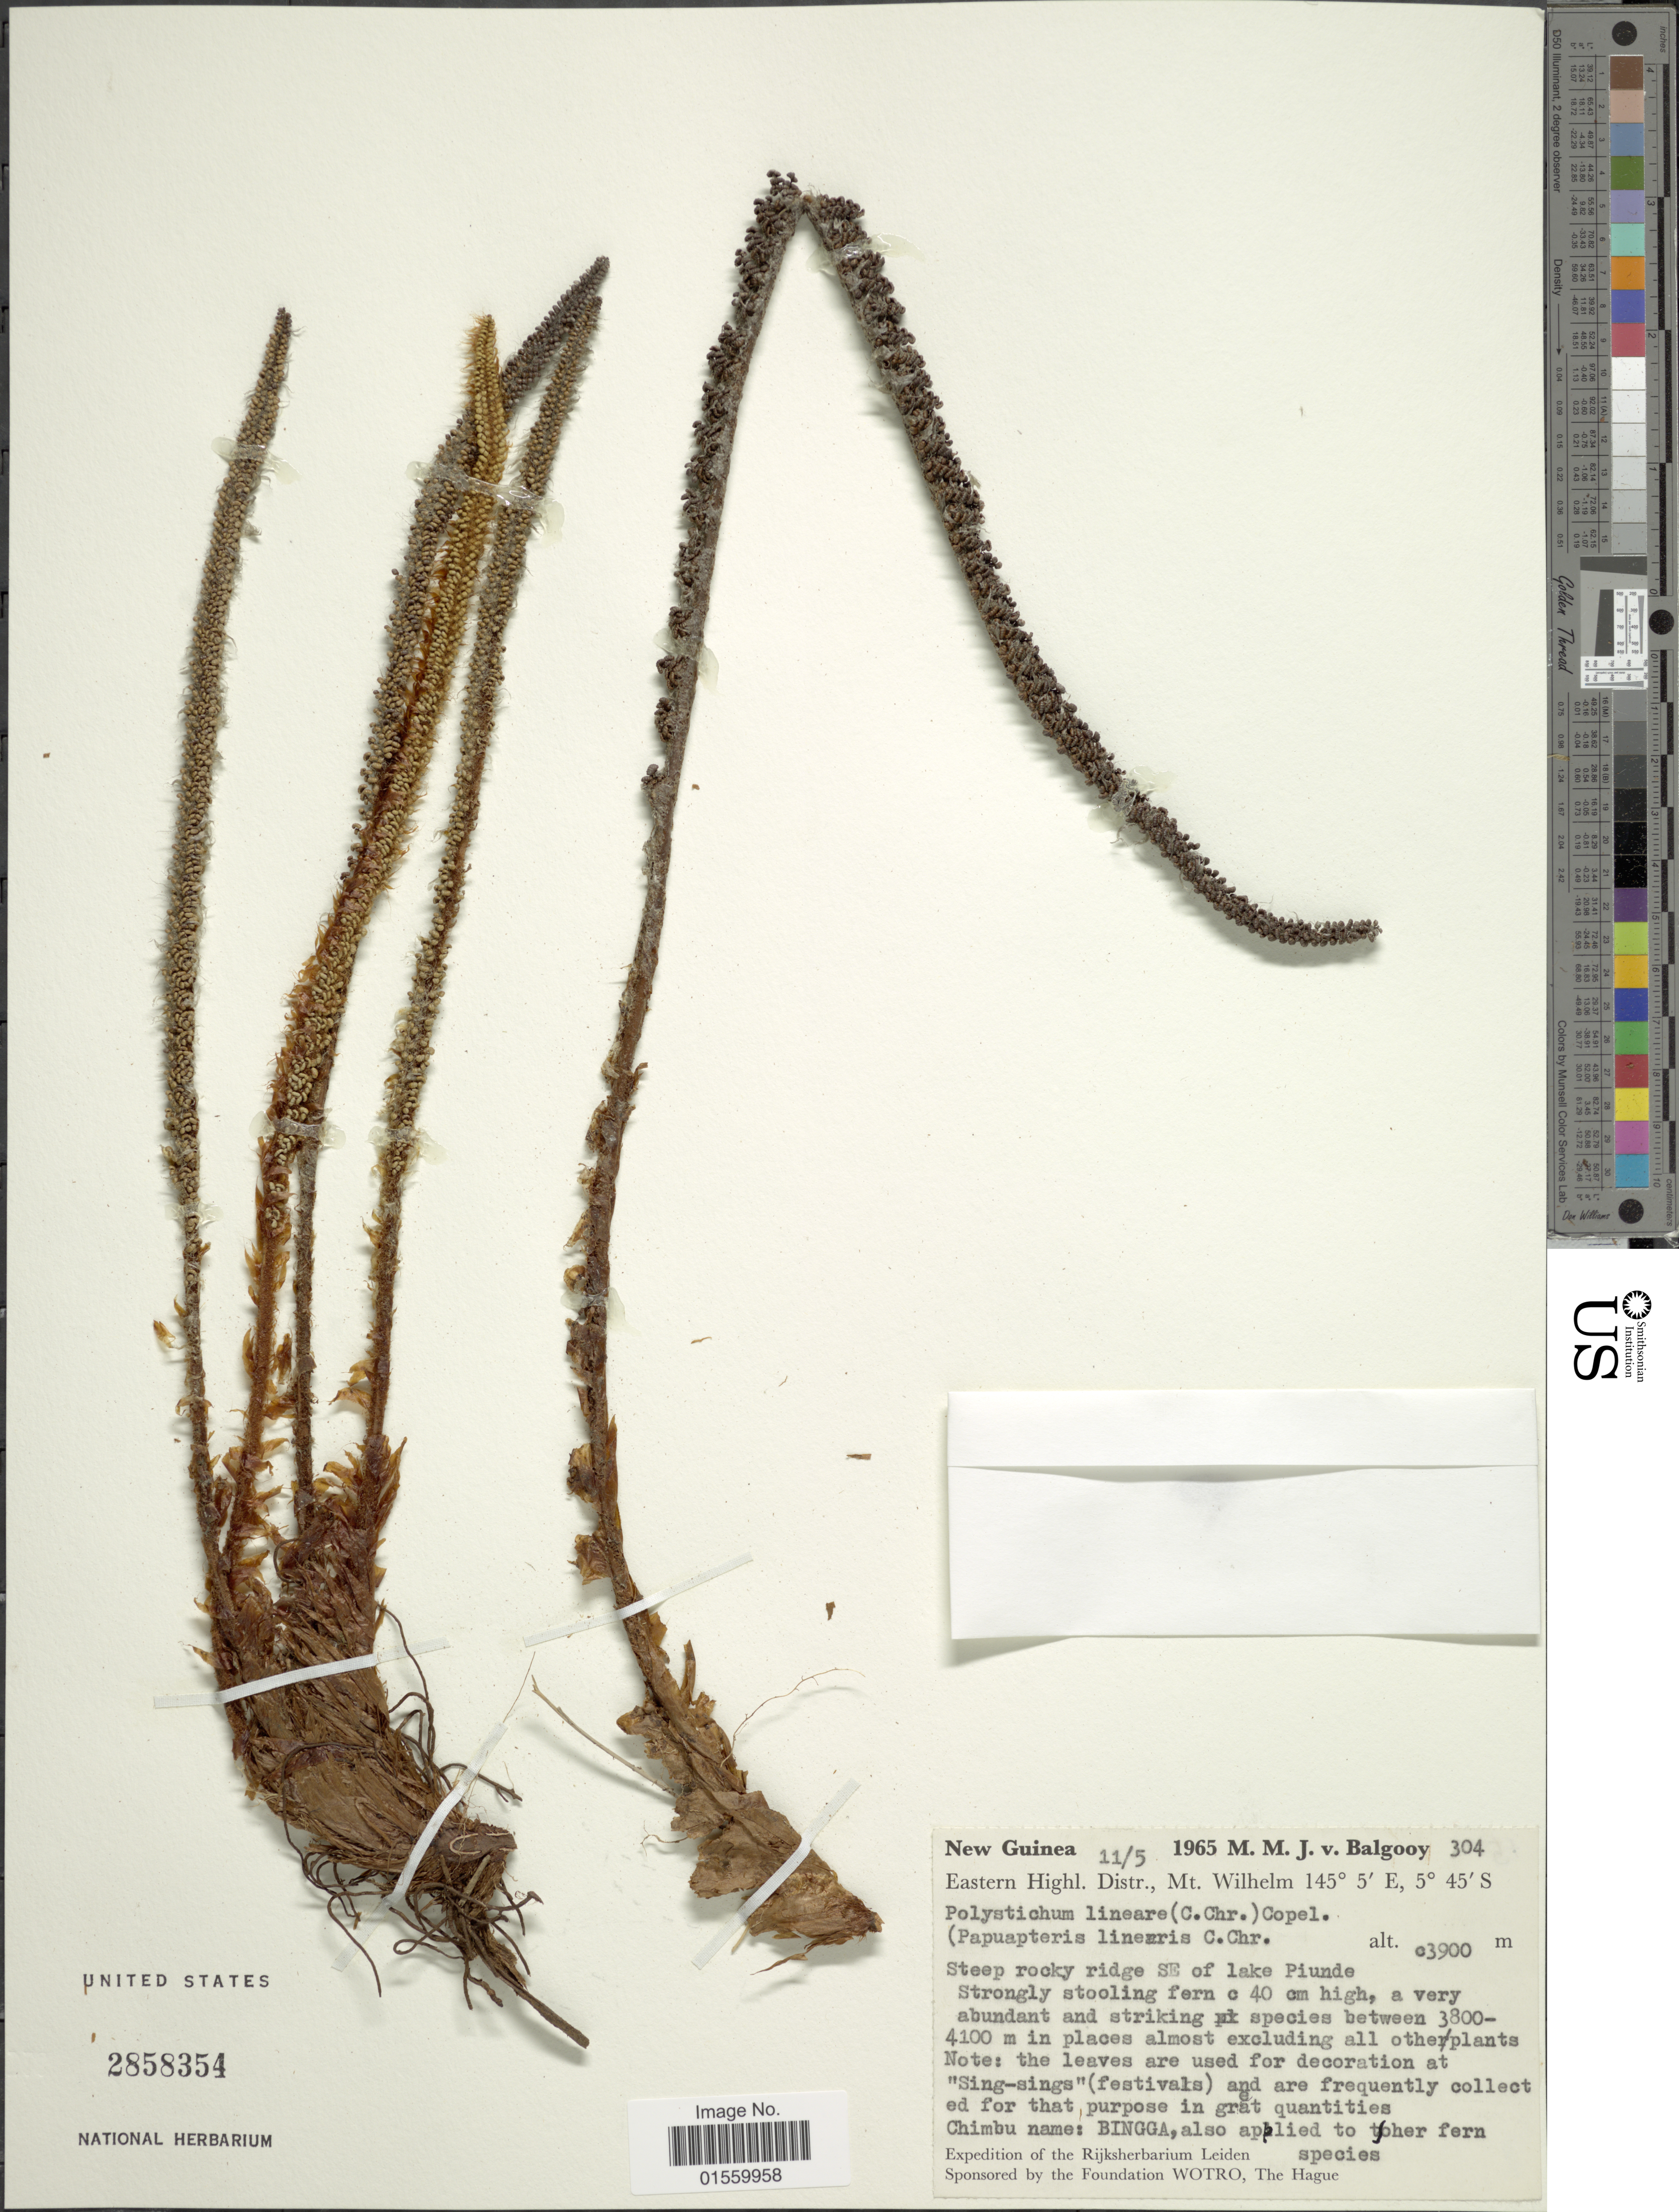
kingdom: Plantae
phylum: Tracheophyta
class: Polypodiopsida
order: Polypodiales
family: Dryopteridaceae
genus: Polystichum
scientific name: Polystichum lineare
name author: (C. Chr.) Copel.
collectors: M. M. van Balgooy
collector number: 304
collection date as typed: Transcribed d/m/y: /11/5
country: Papua New Guinea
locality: New Guinea, Eastern Highl. Distr., Mt. Wilhelm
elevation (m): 3900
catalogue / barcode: US 2858354